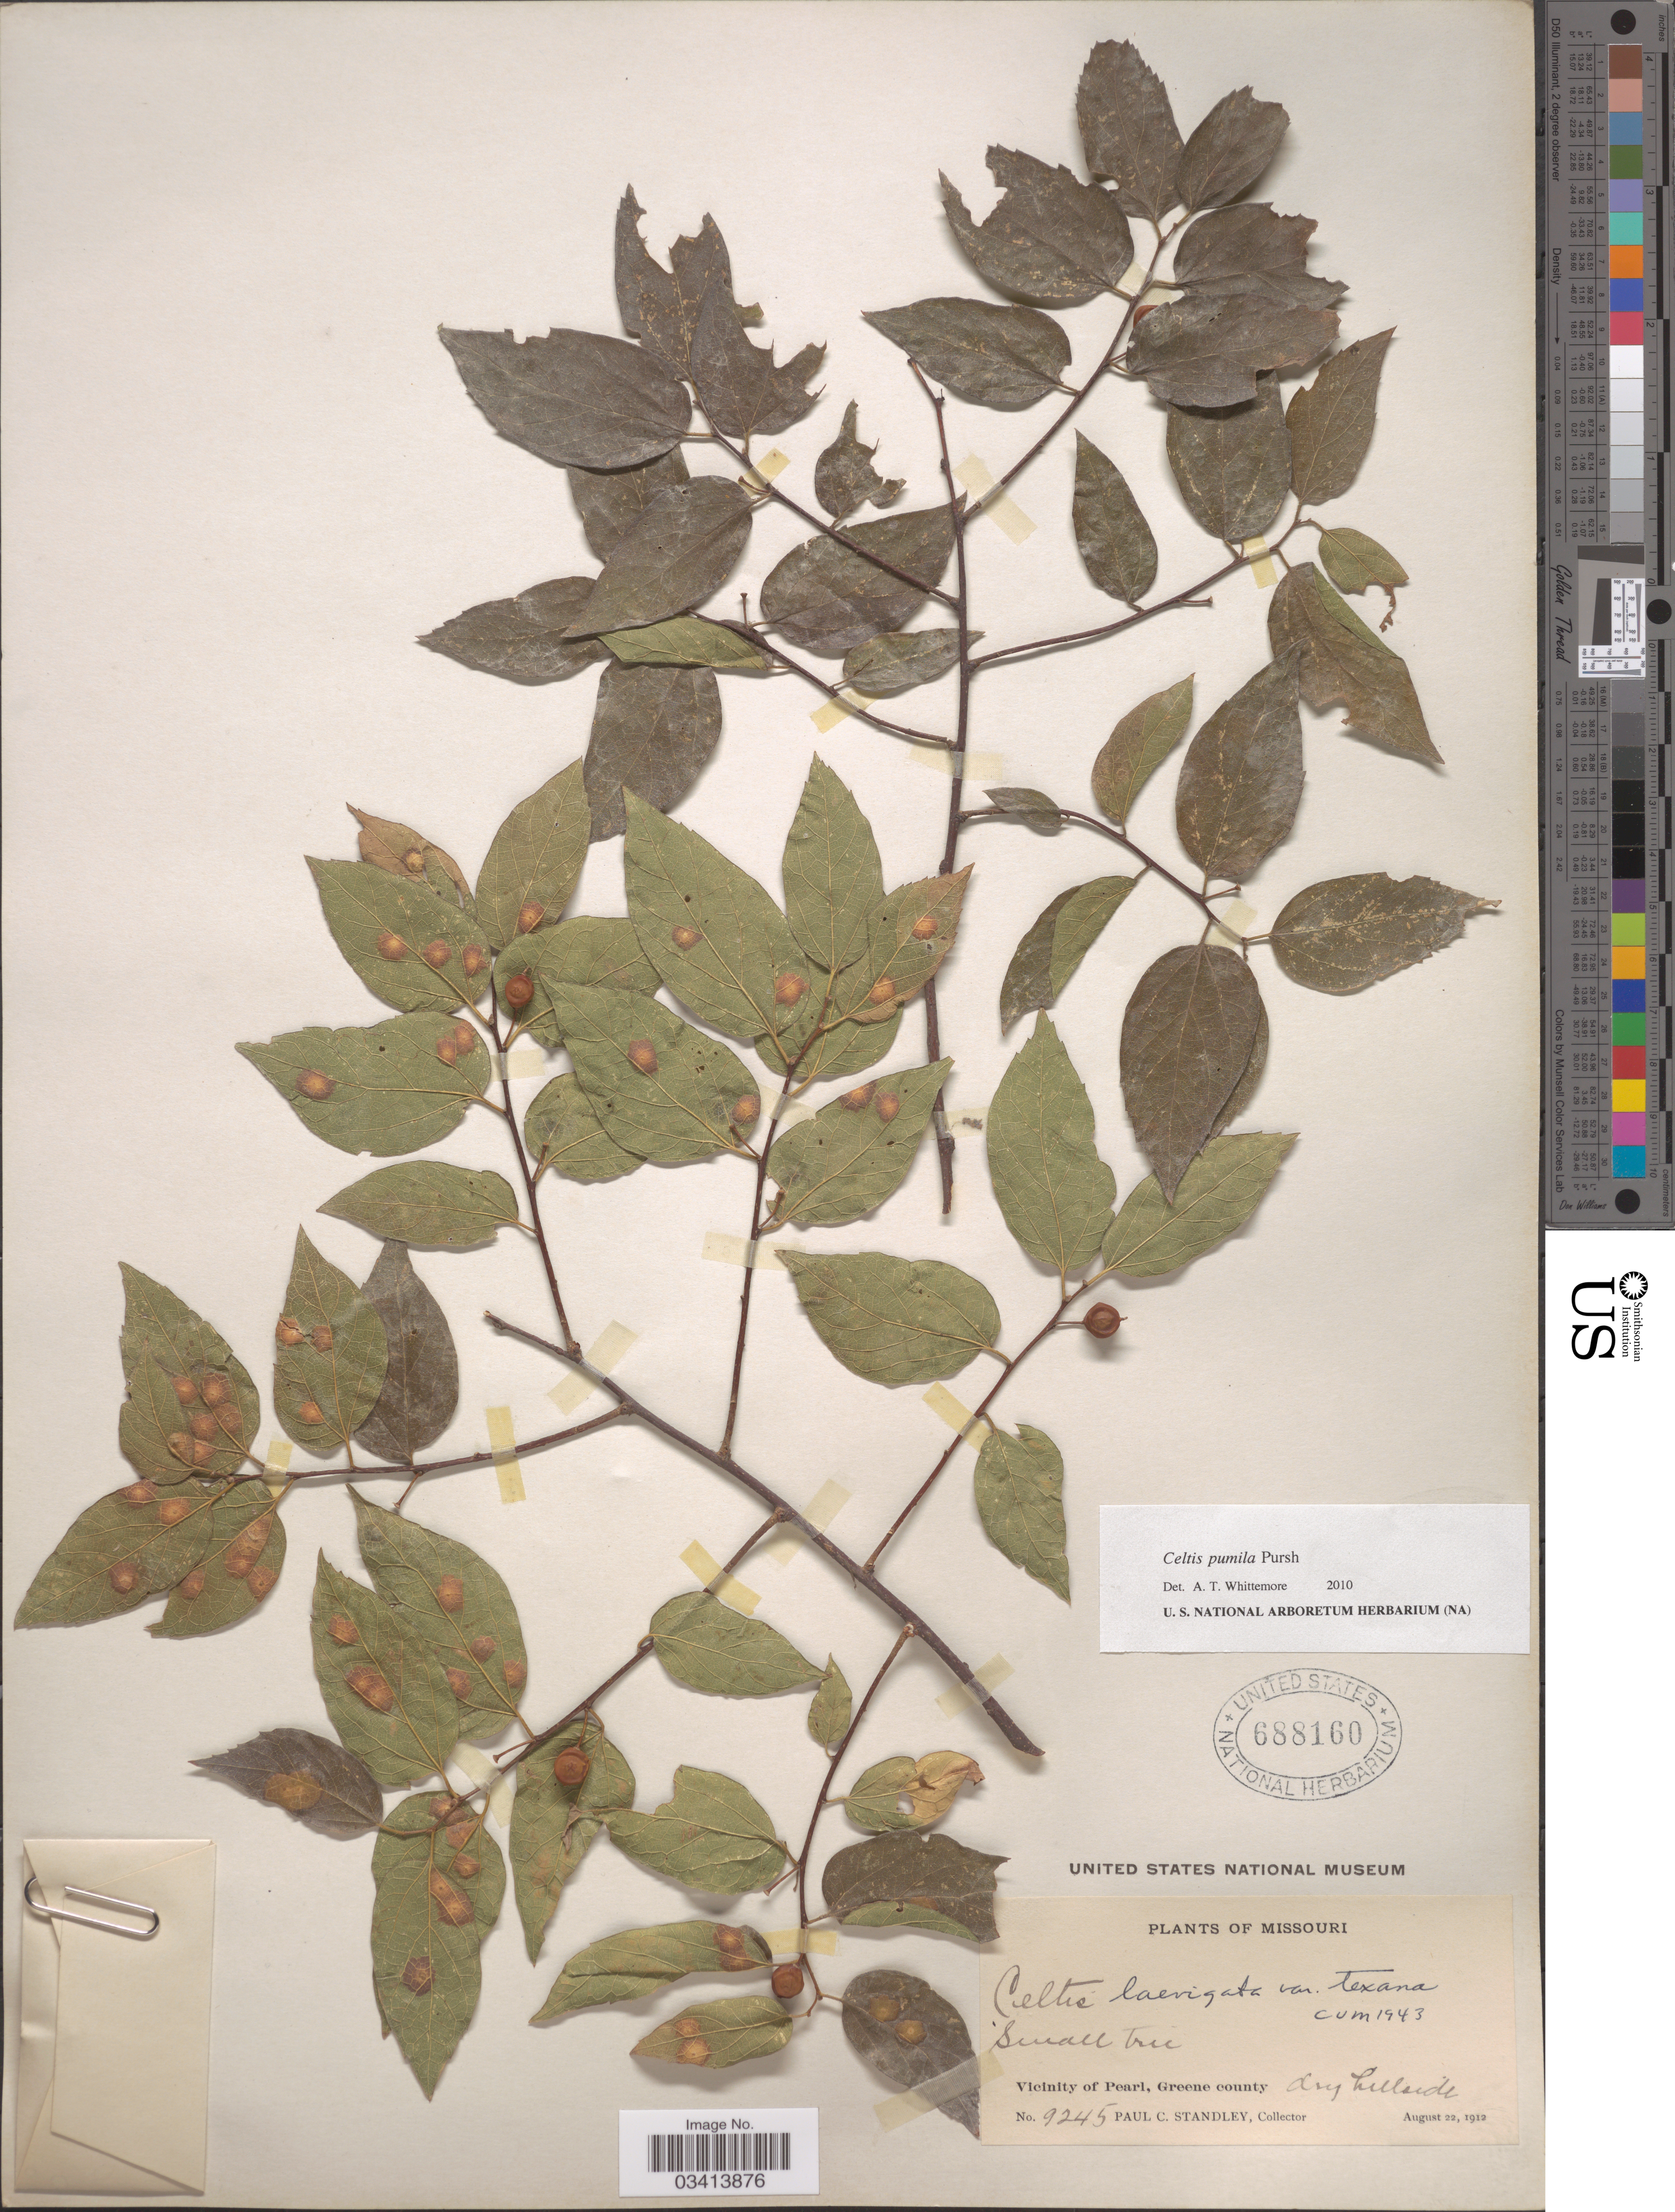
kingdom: Plantae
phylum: Tracheophyta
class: Magnoliopsida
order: Rosales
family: Cannabaceae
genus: Celtis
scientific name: Celtis occidentalis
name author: L.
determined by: Strong, M. T., (US), Smithsonian Institution - National Museum of Natural History (UNITED STATES)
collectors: P. C. Standley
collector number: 9245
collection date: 1912-08-22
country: United States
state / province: Missouri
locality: Vicinity of Pearl, Greene County.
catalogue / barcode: US 688160